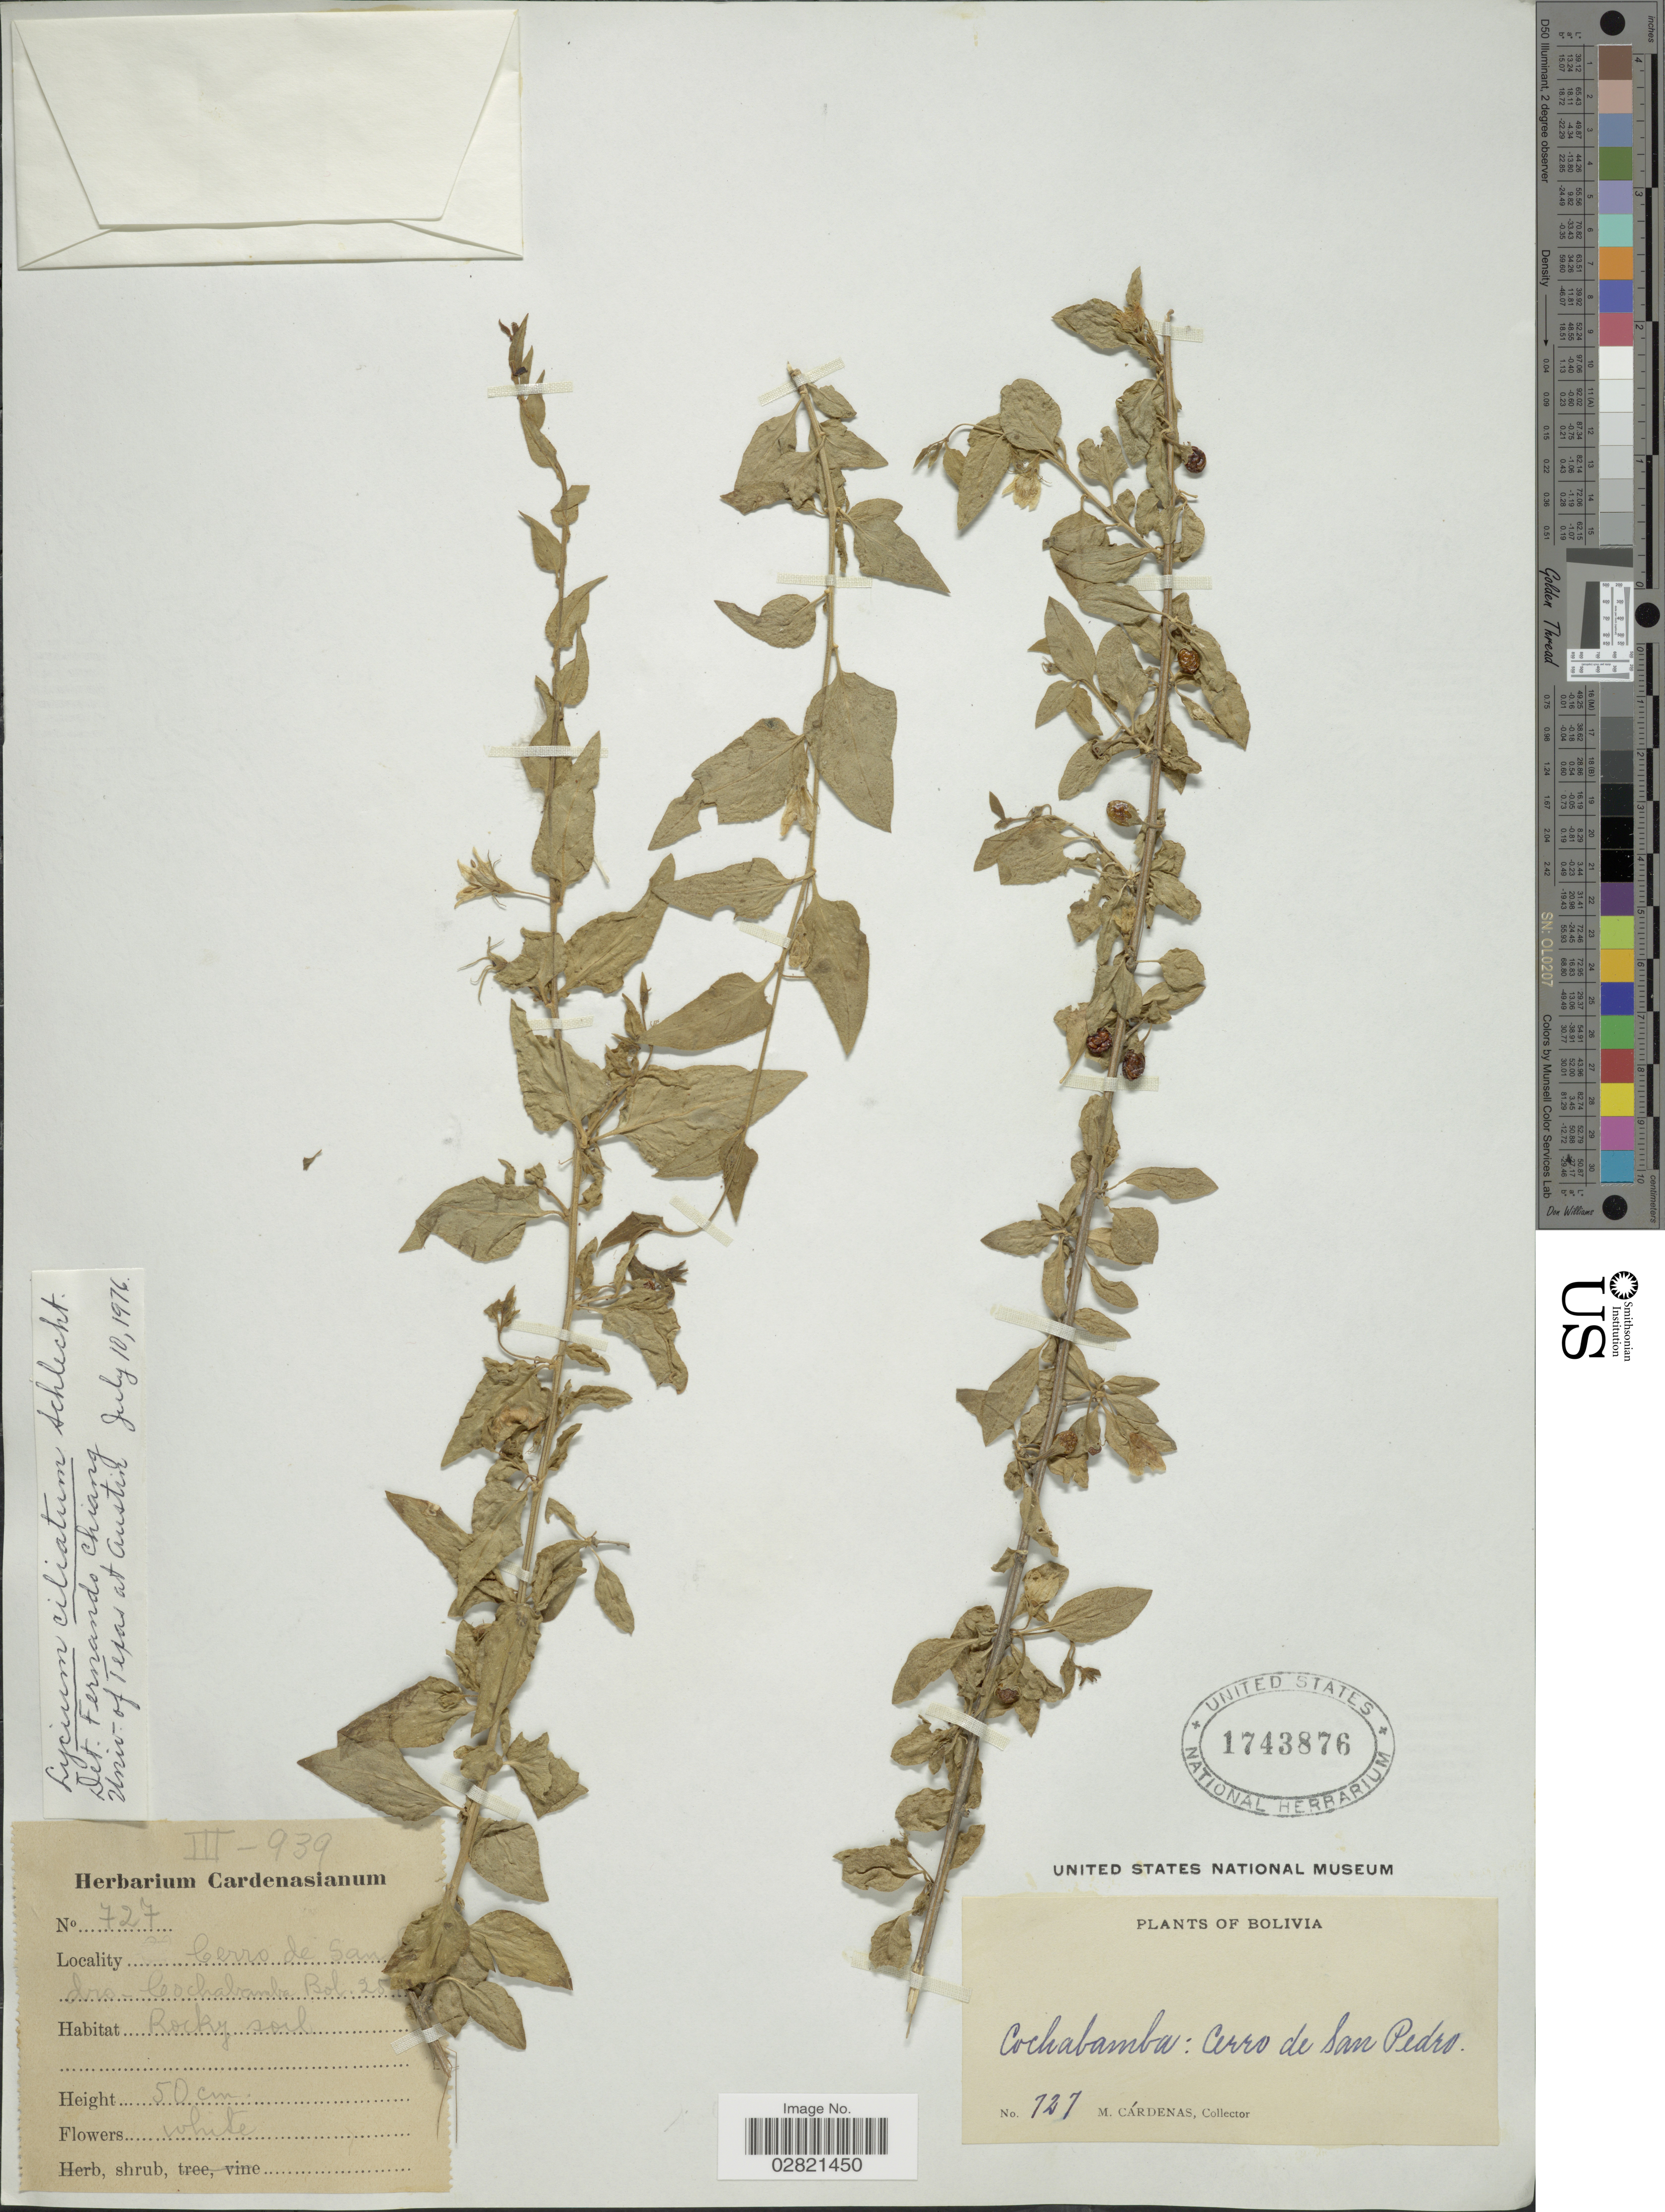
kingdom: Plantae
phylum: Tracheophyta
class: Magnoliopsida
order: Solanales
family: Solanaceae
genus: Lycium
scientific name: Lycium ciliatum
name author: Schltdl.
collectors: M. Cárdenas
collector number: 727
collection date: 1939-03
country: Bolivia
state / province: Cochabamba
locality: Cerro de San Pedro - Cochabamba. Bol.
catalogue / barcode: US 1743876